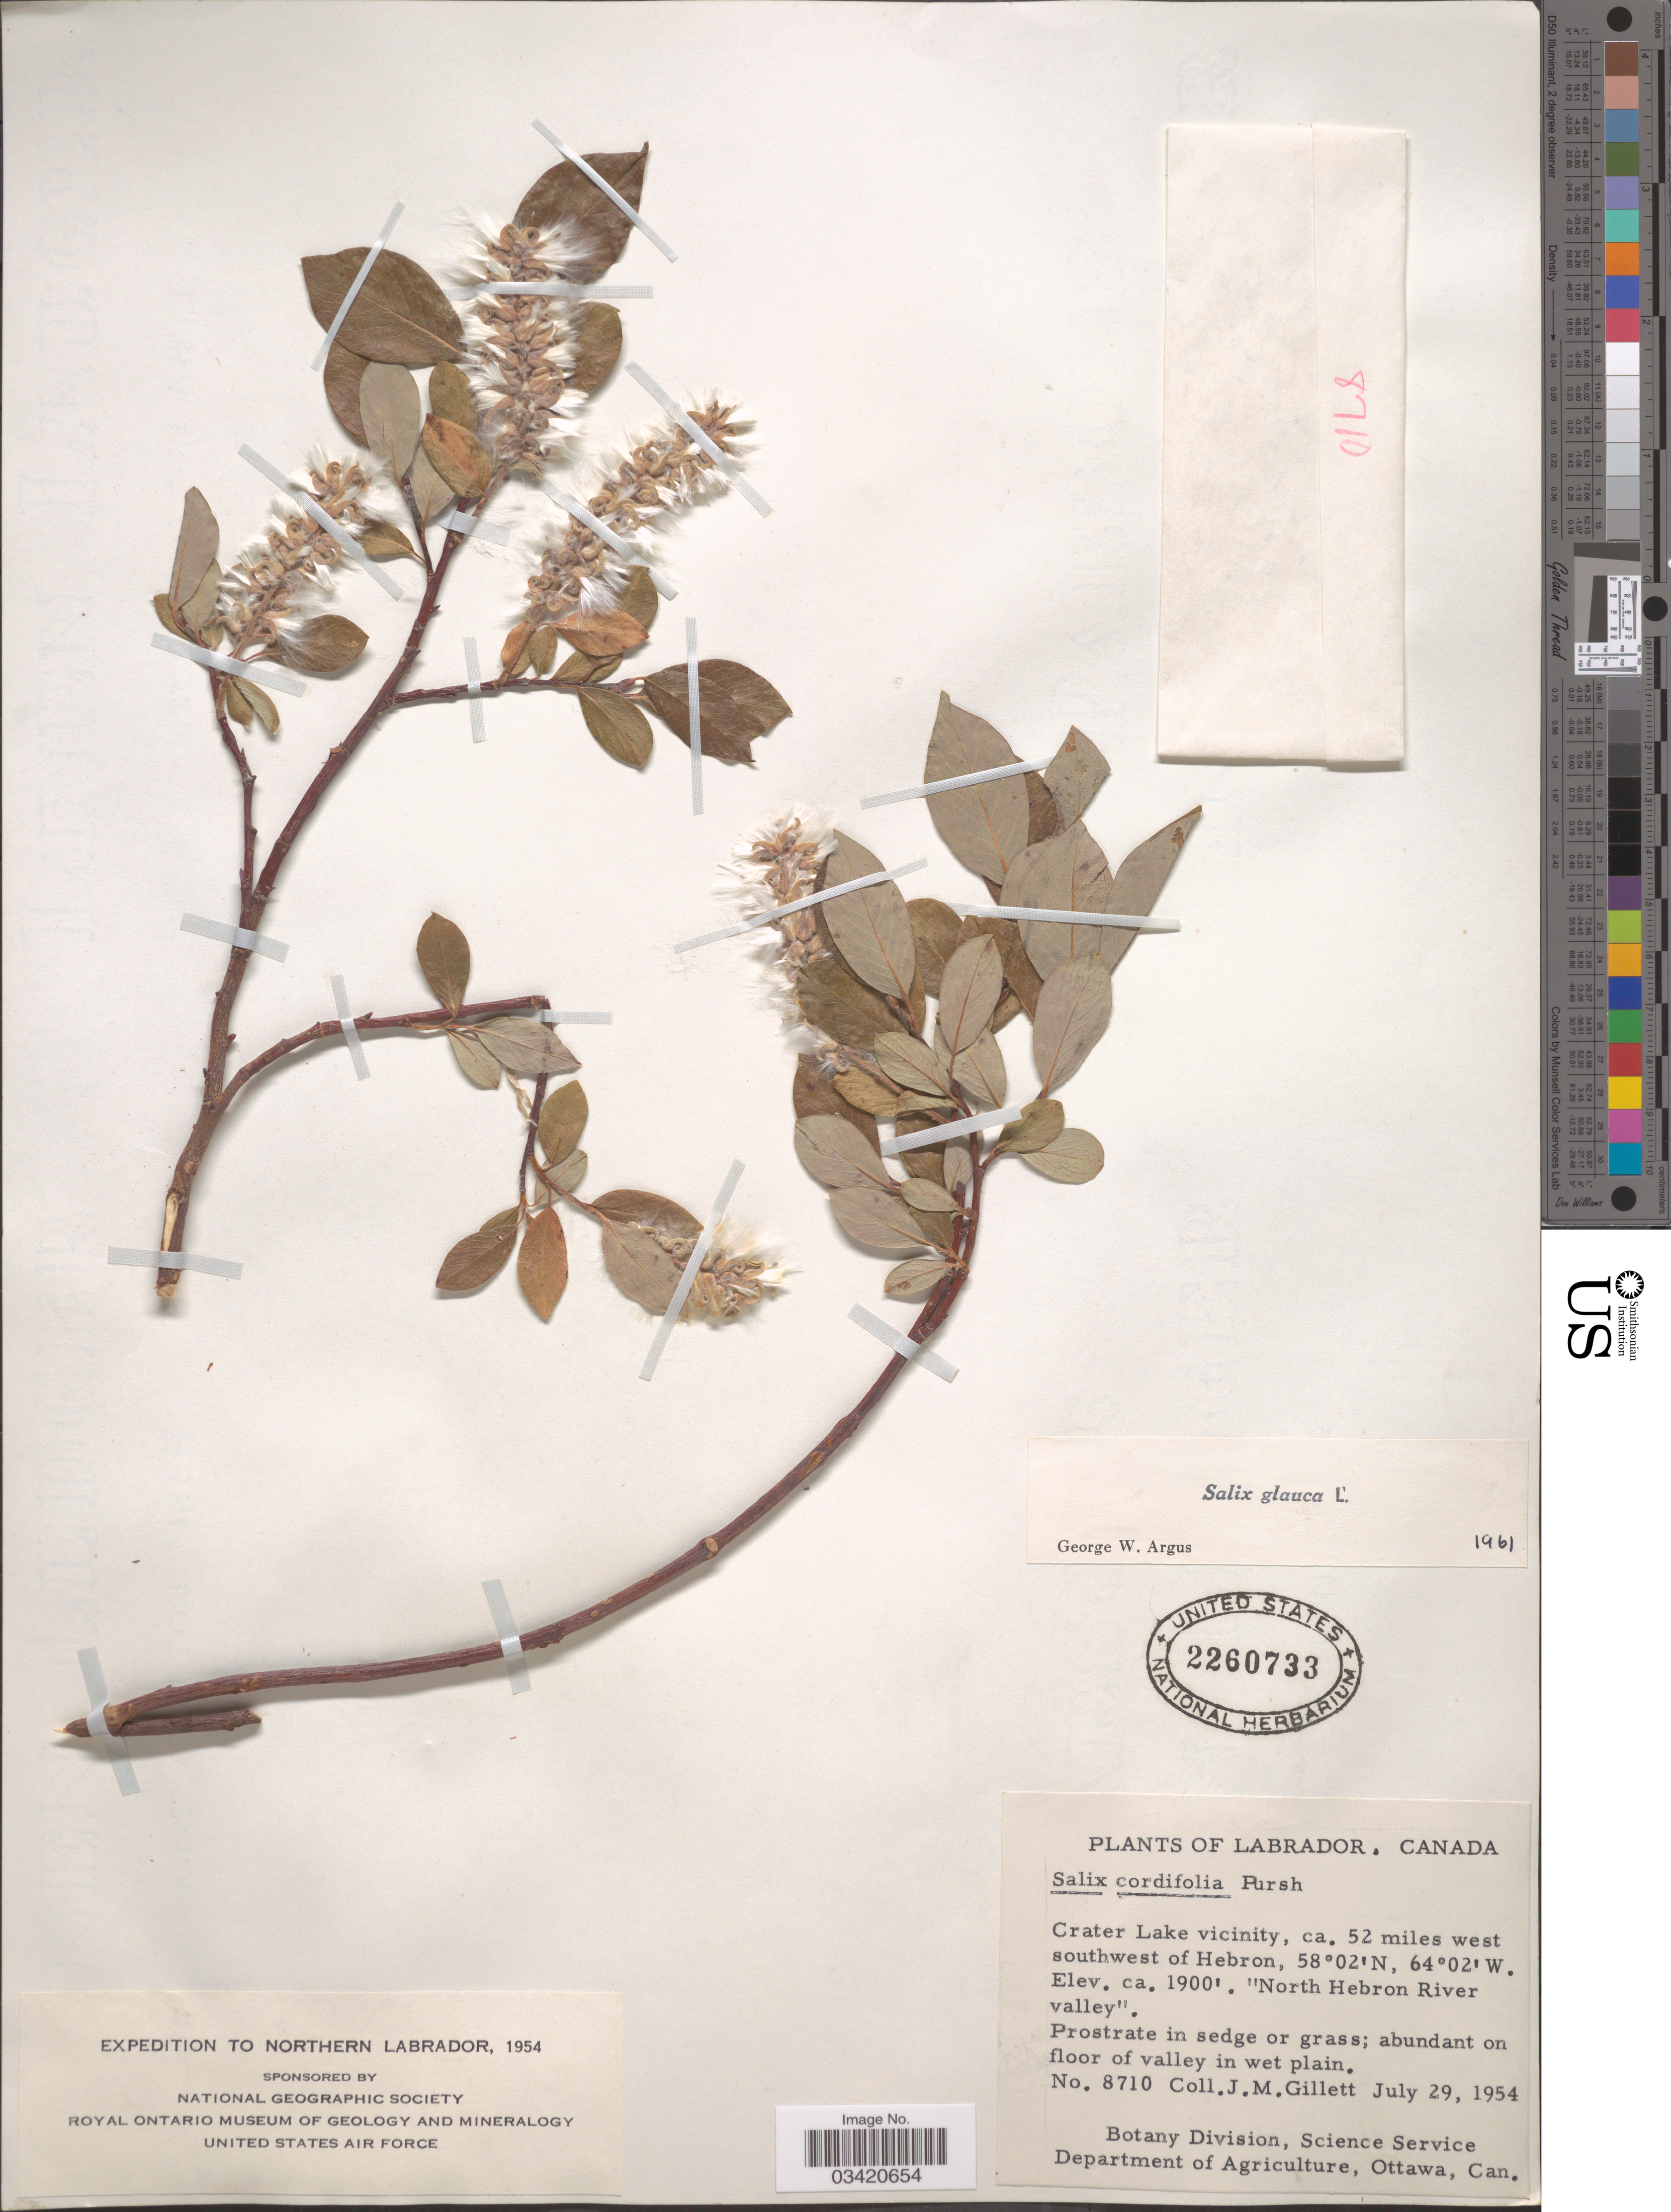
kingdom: Plantae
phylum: Tracheophyta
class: Magnoliopsida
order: Malpighiales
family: Salicaceae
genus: Salix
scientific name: Salix glauca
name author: L.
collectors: J. M. Gillett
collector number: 8710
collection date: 1954-07-29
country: Canada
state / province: Newfoundland and Labrador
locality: Northern Labrador. Crater Lake vicinity, ca. 52 miles west southwest of Hebron. "North Hebron River valley".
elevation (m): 579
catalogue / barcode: US 2260733